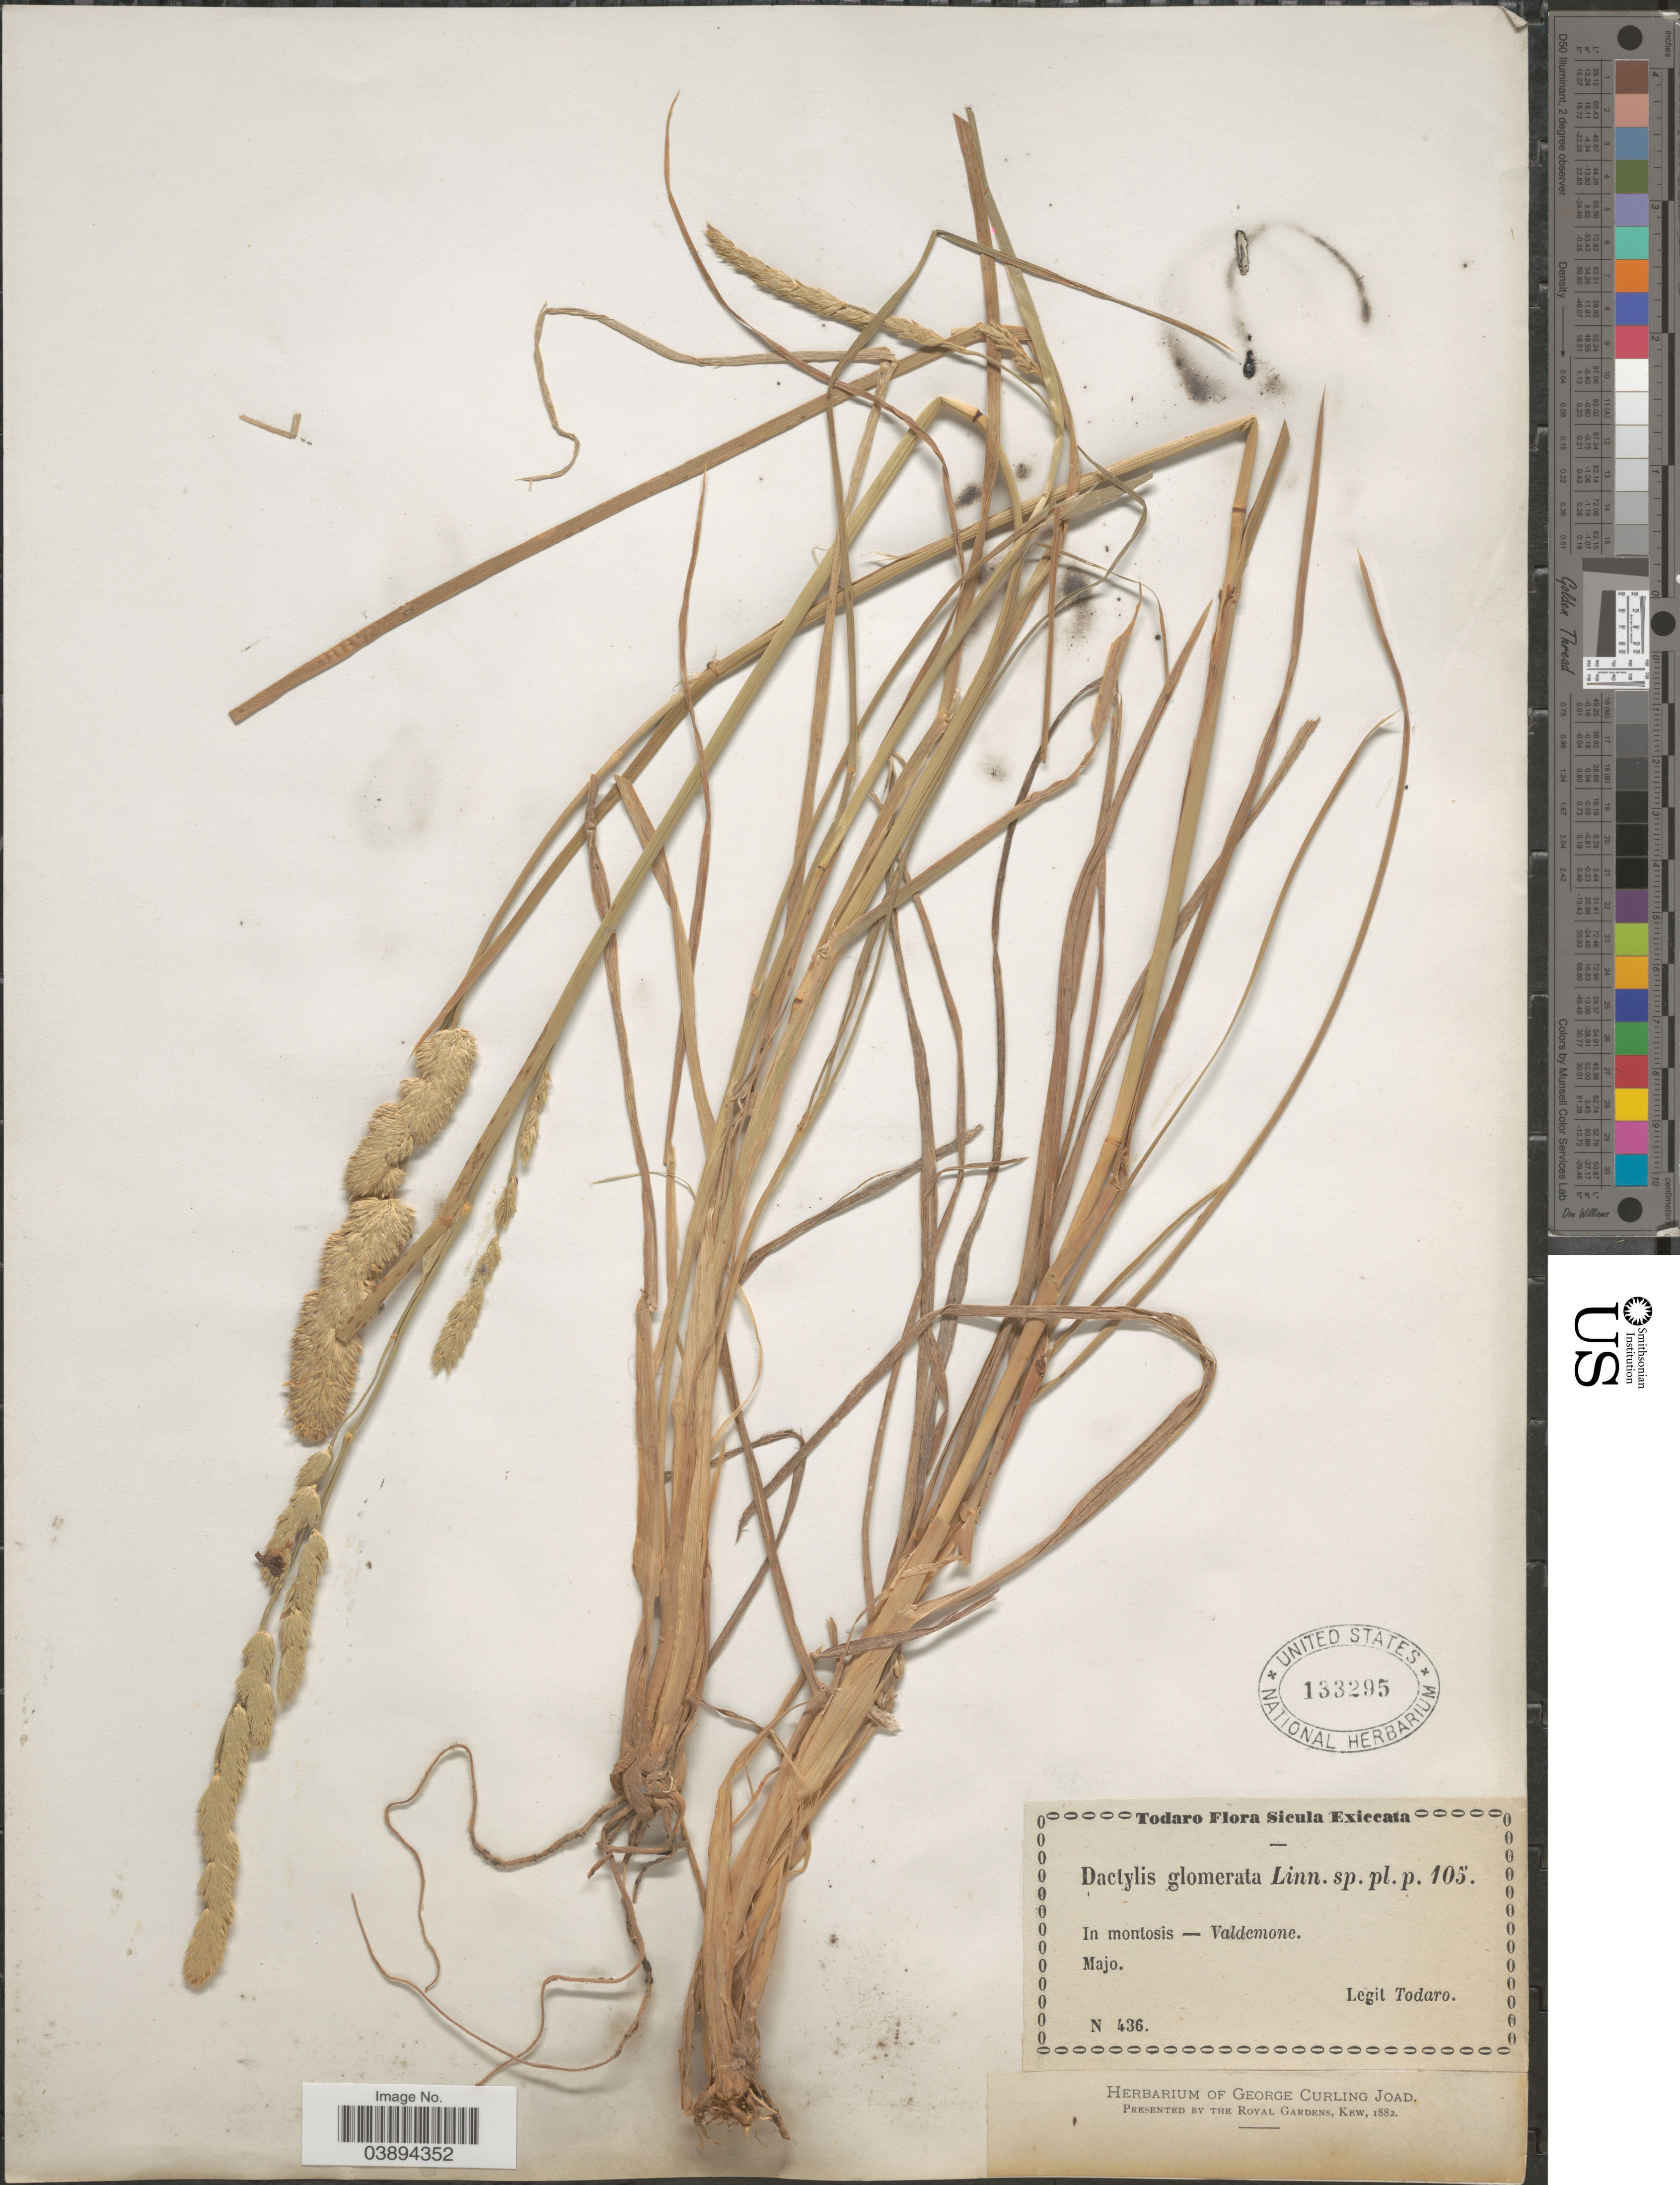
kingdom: Plantae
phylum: Tracheophyta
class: Liliopsida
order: Poales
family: Poaceae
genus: Dactylis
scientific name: Dactylis glomerata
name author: L.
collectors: Todaro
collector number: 436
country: Italy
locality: Sicula. In montosis - Valdemone.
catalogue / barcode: US 133295